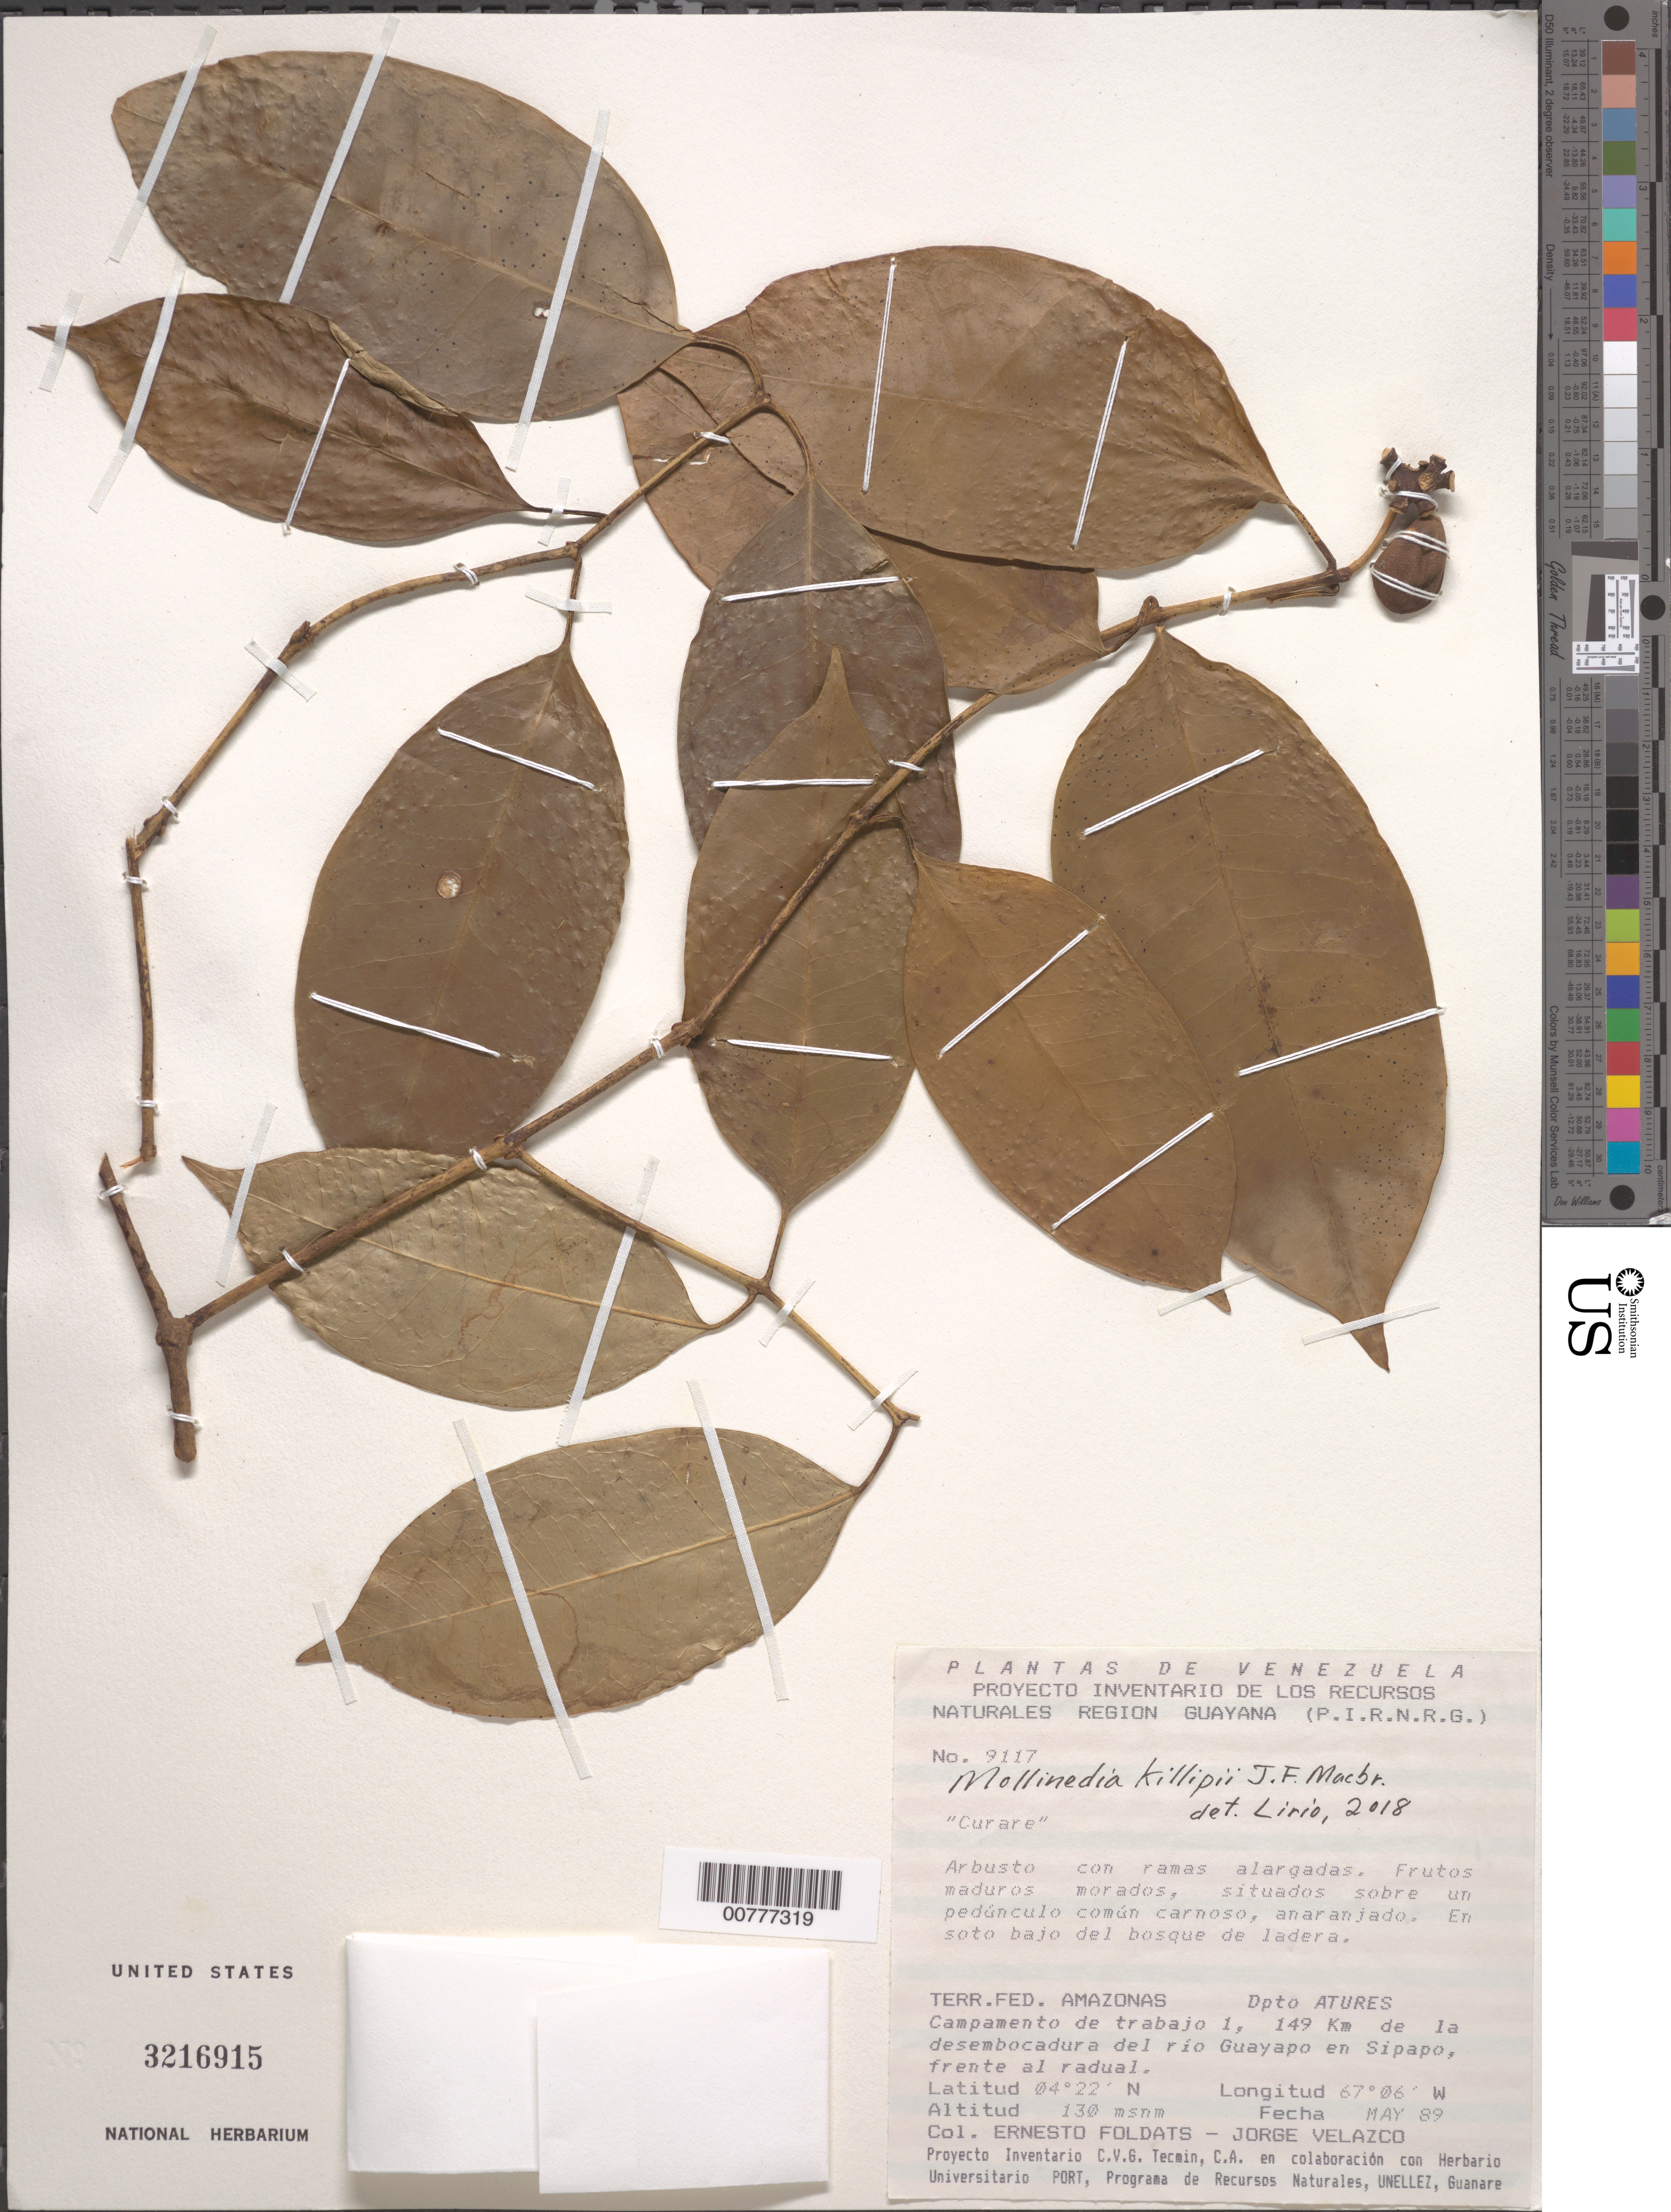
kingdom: Plantae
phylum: Tracheophyta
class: Magnoliopsida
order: Laurales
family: Monimiaceae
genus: Mollinedia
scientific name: Mollinedia killipii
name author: J.F. Macbr.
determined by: Lirio, E. J. d.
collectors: E. Foldats & J. Velazco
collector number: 9117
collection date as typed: May-89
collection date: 1989-05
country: Venezuela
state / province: Amazonas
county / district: Atures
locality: Río Guaypo entre el Km 100 hasta el km 149 (Raudal) de su embocadura en el Sipapo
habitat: Soto bajo del bosque de ladera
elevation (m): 130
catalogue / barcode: US 3216915